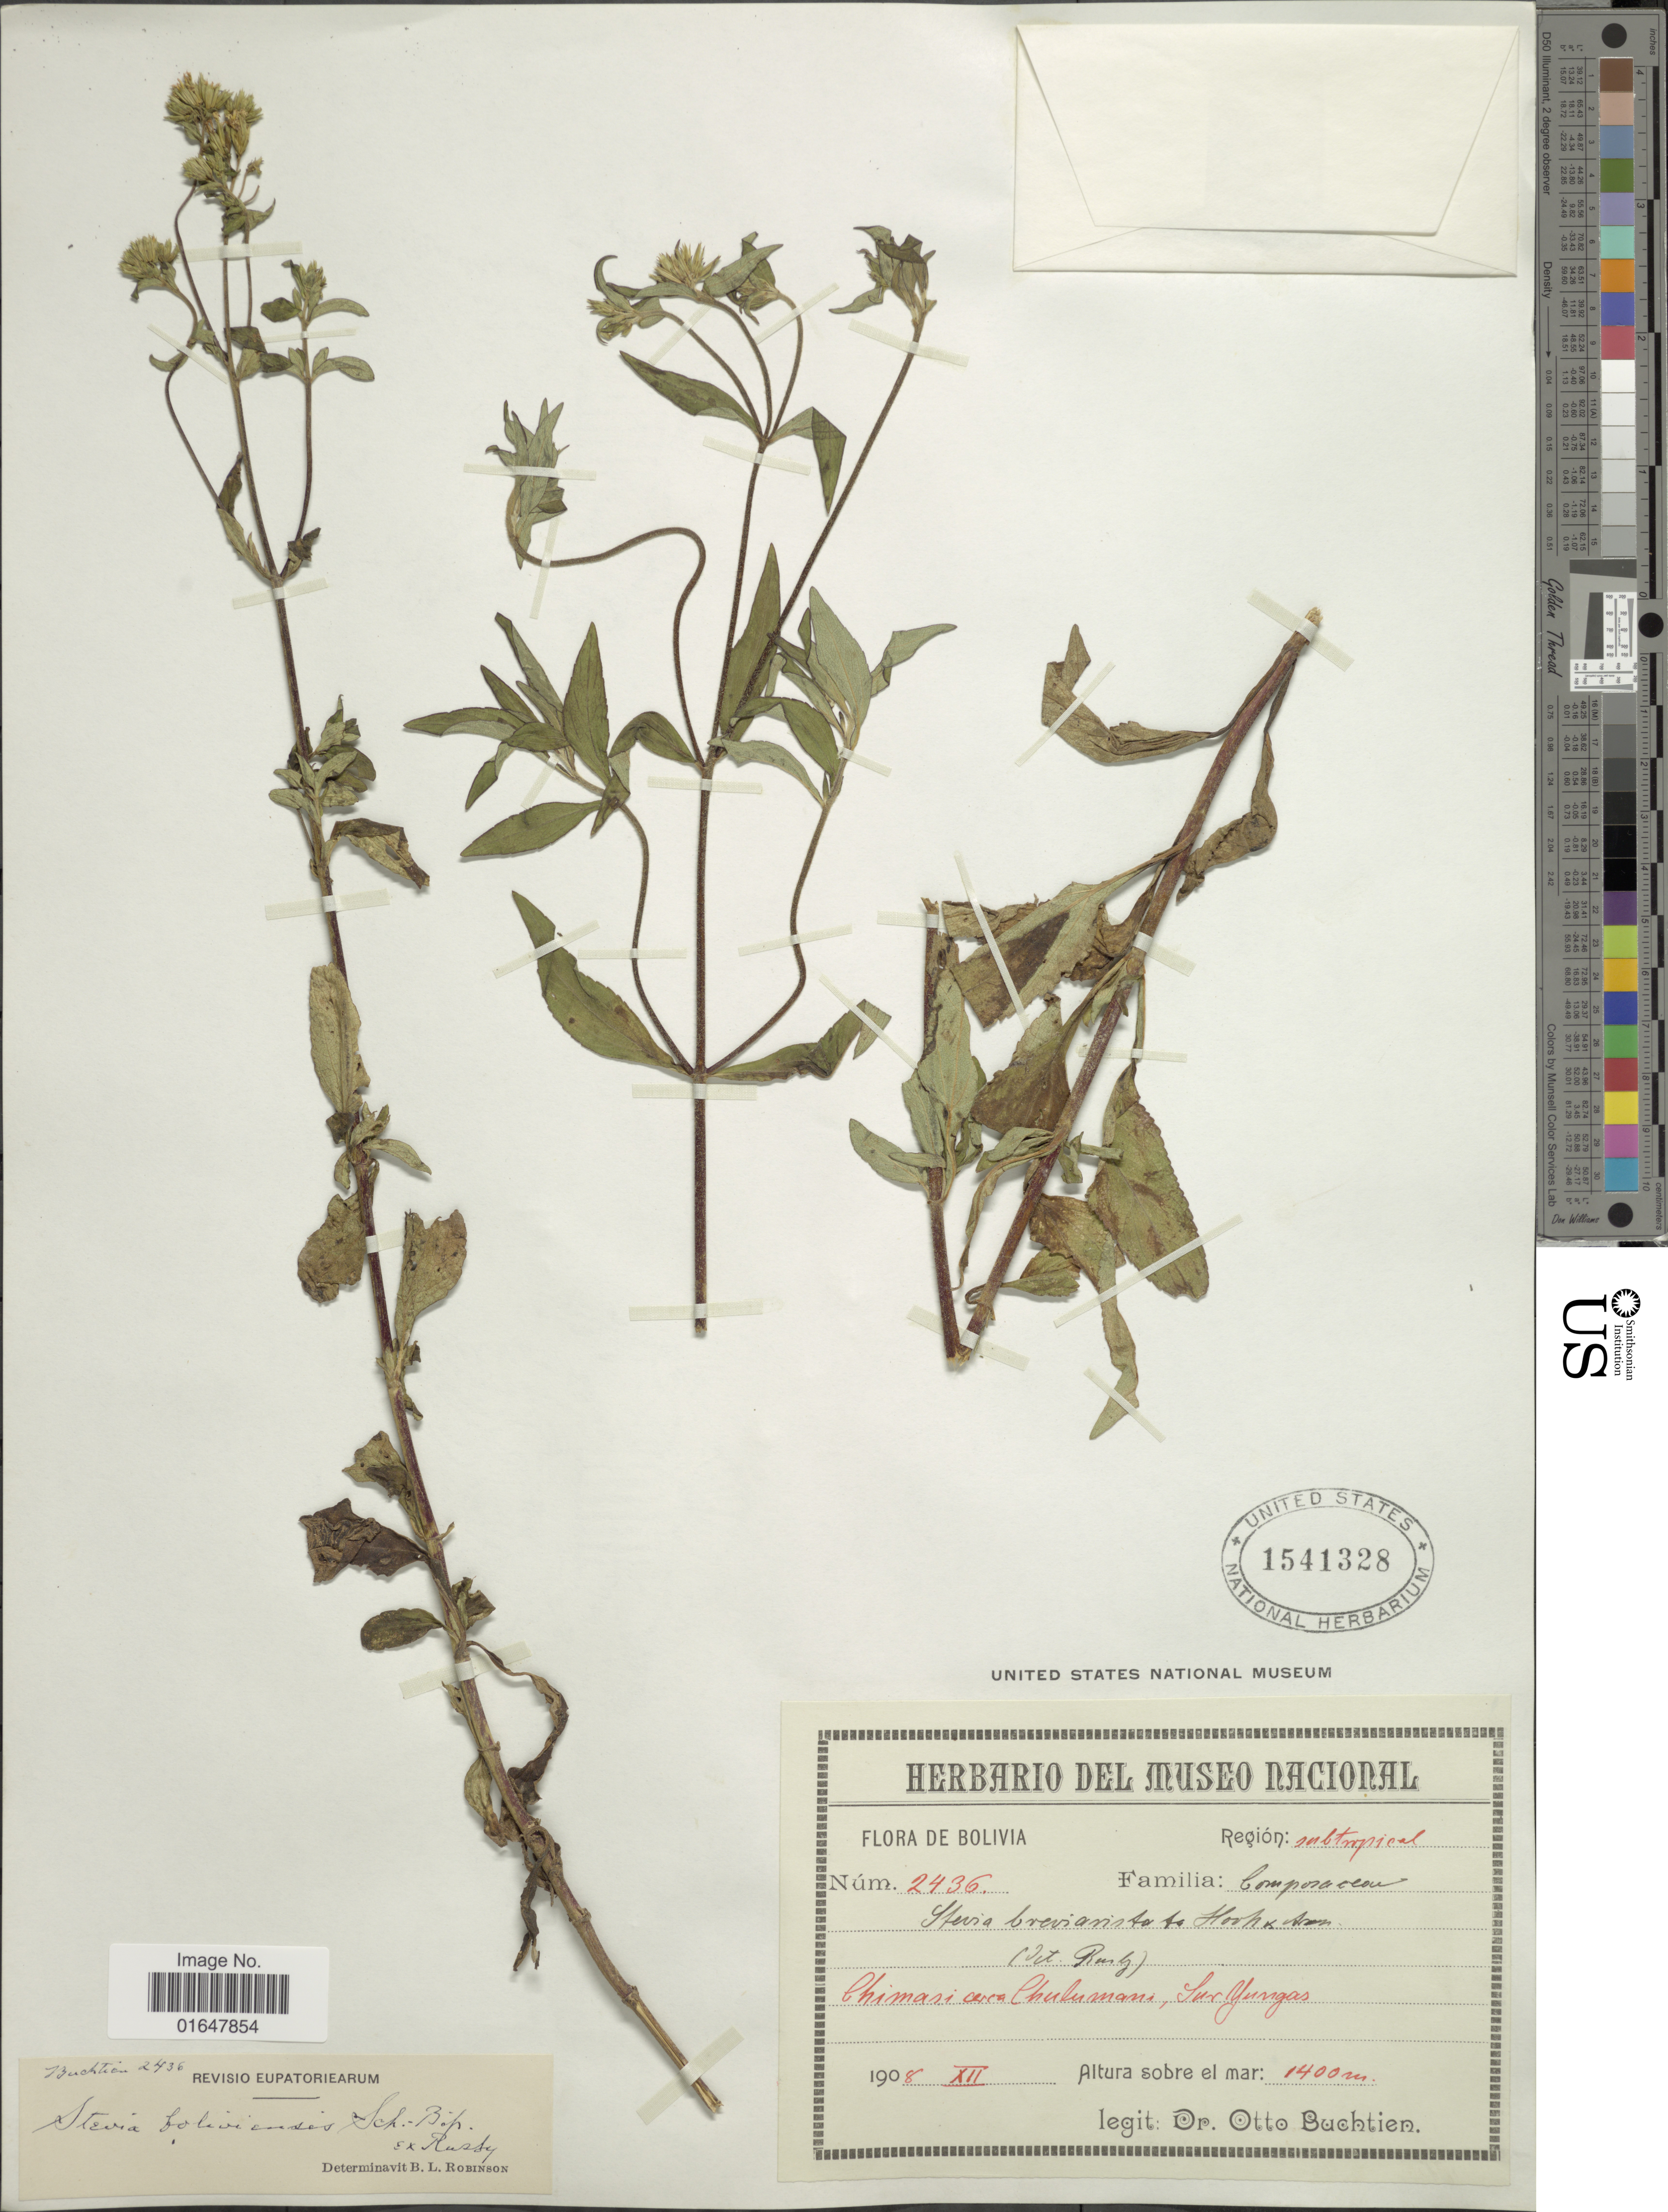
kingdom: Plantae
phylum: Tracheophyta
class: Magnoliopsida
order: Asterales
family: Asteraceae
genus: Stevia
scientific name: Stevia boliviensis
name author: Sch. Bip. ex Rusby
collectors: O. Buchtien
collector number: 2436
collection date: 1908-12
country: Bolivia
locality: Chimasi cerca Chulumani, Sur Yungas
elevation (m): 1400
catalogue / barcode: US 1541328